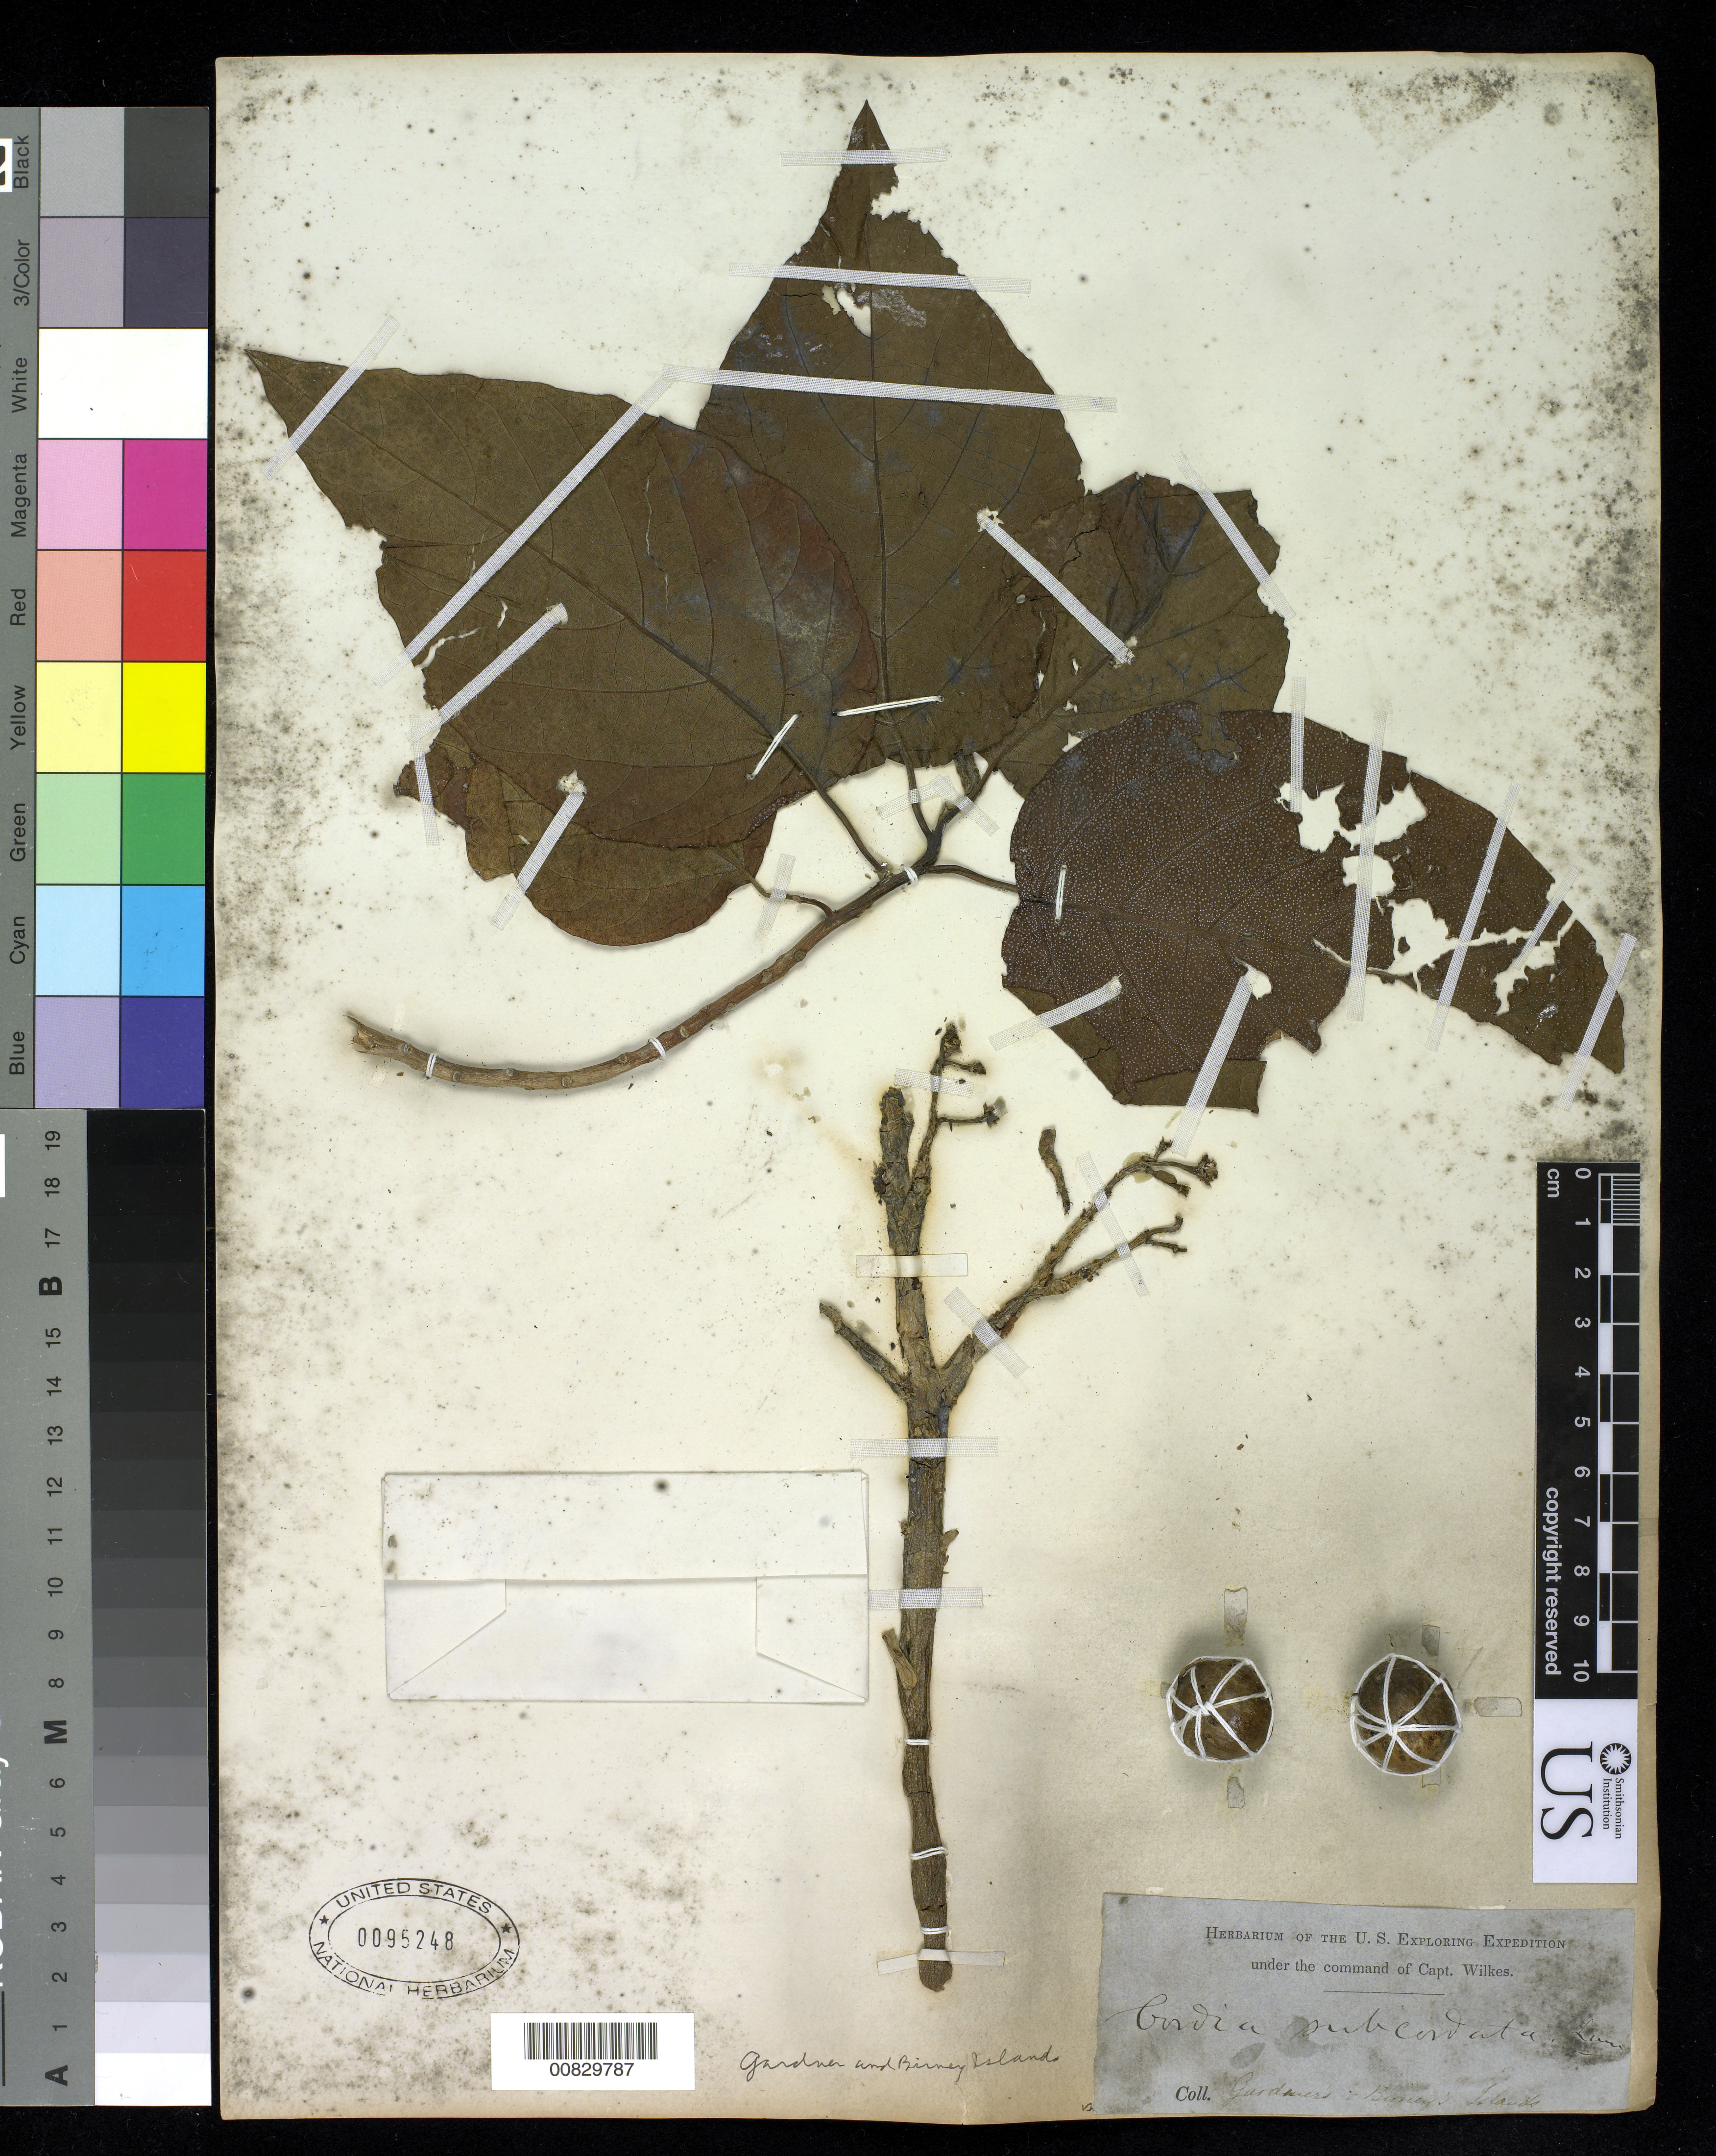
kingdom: Plantae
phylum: Tracheophyta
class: Magnoliopsida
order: Boraginales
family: Cordiaceae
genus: Cordia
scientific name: Cordia subcordata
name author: Lam.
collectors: Wilkes Explor. Exped.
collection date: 1838/1842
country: Kiribati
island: Nikumaroro (Gardner) Atoll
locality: Gardna and Binney Islets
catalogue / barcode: US 95248